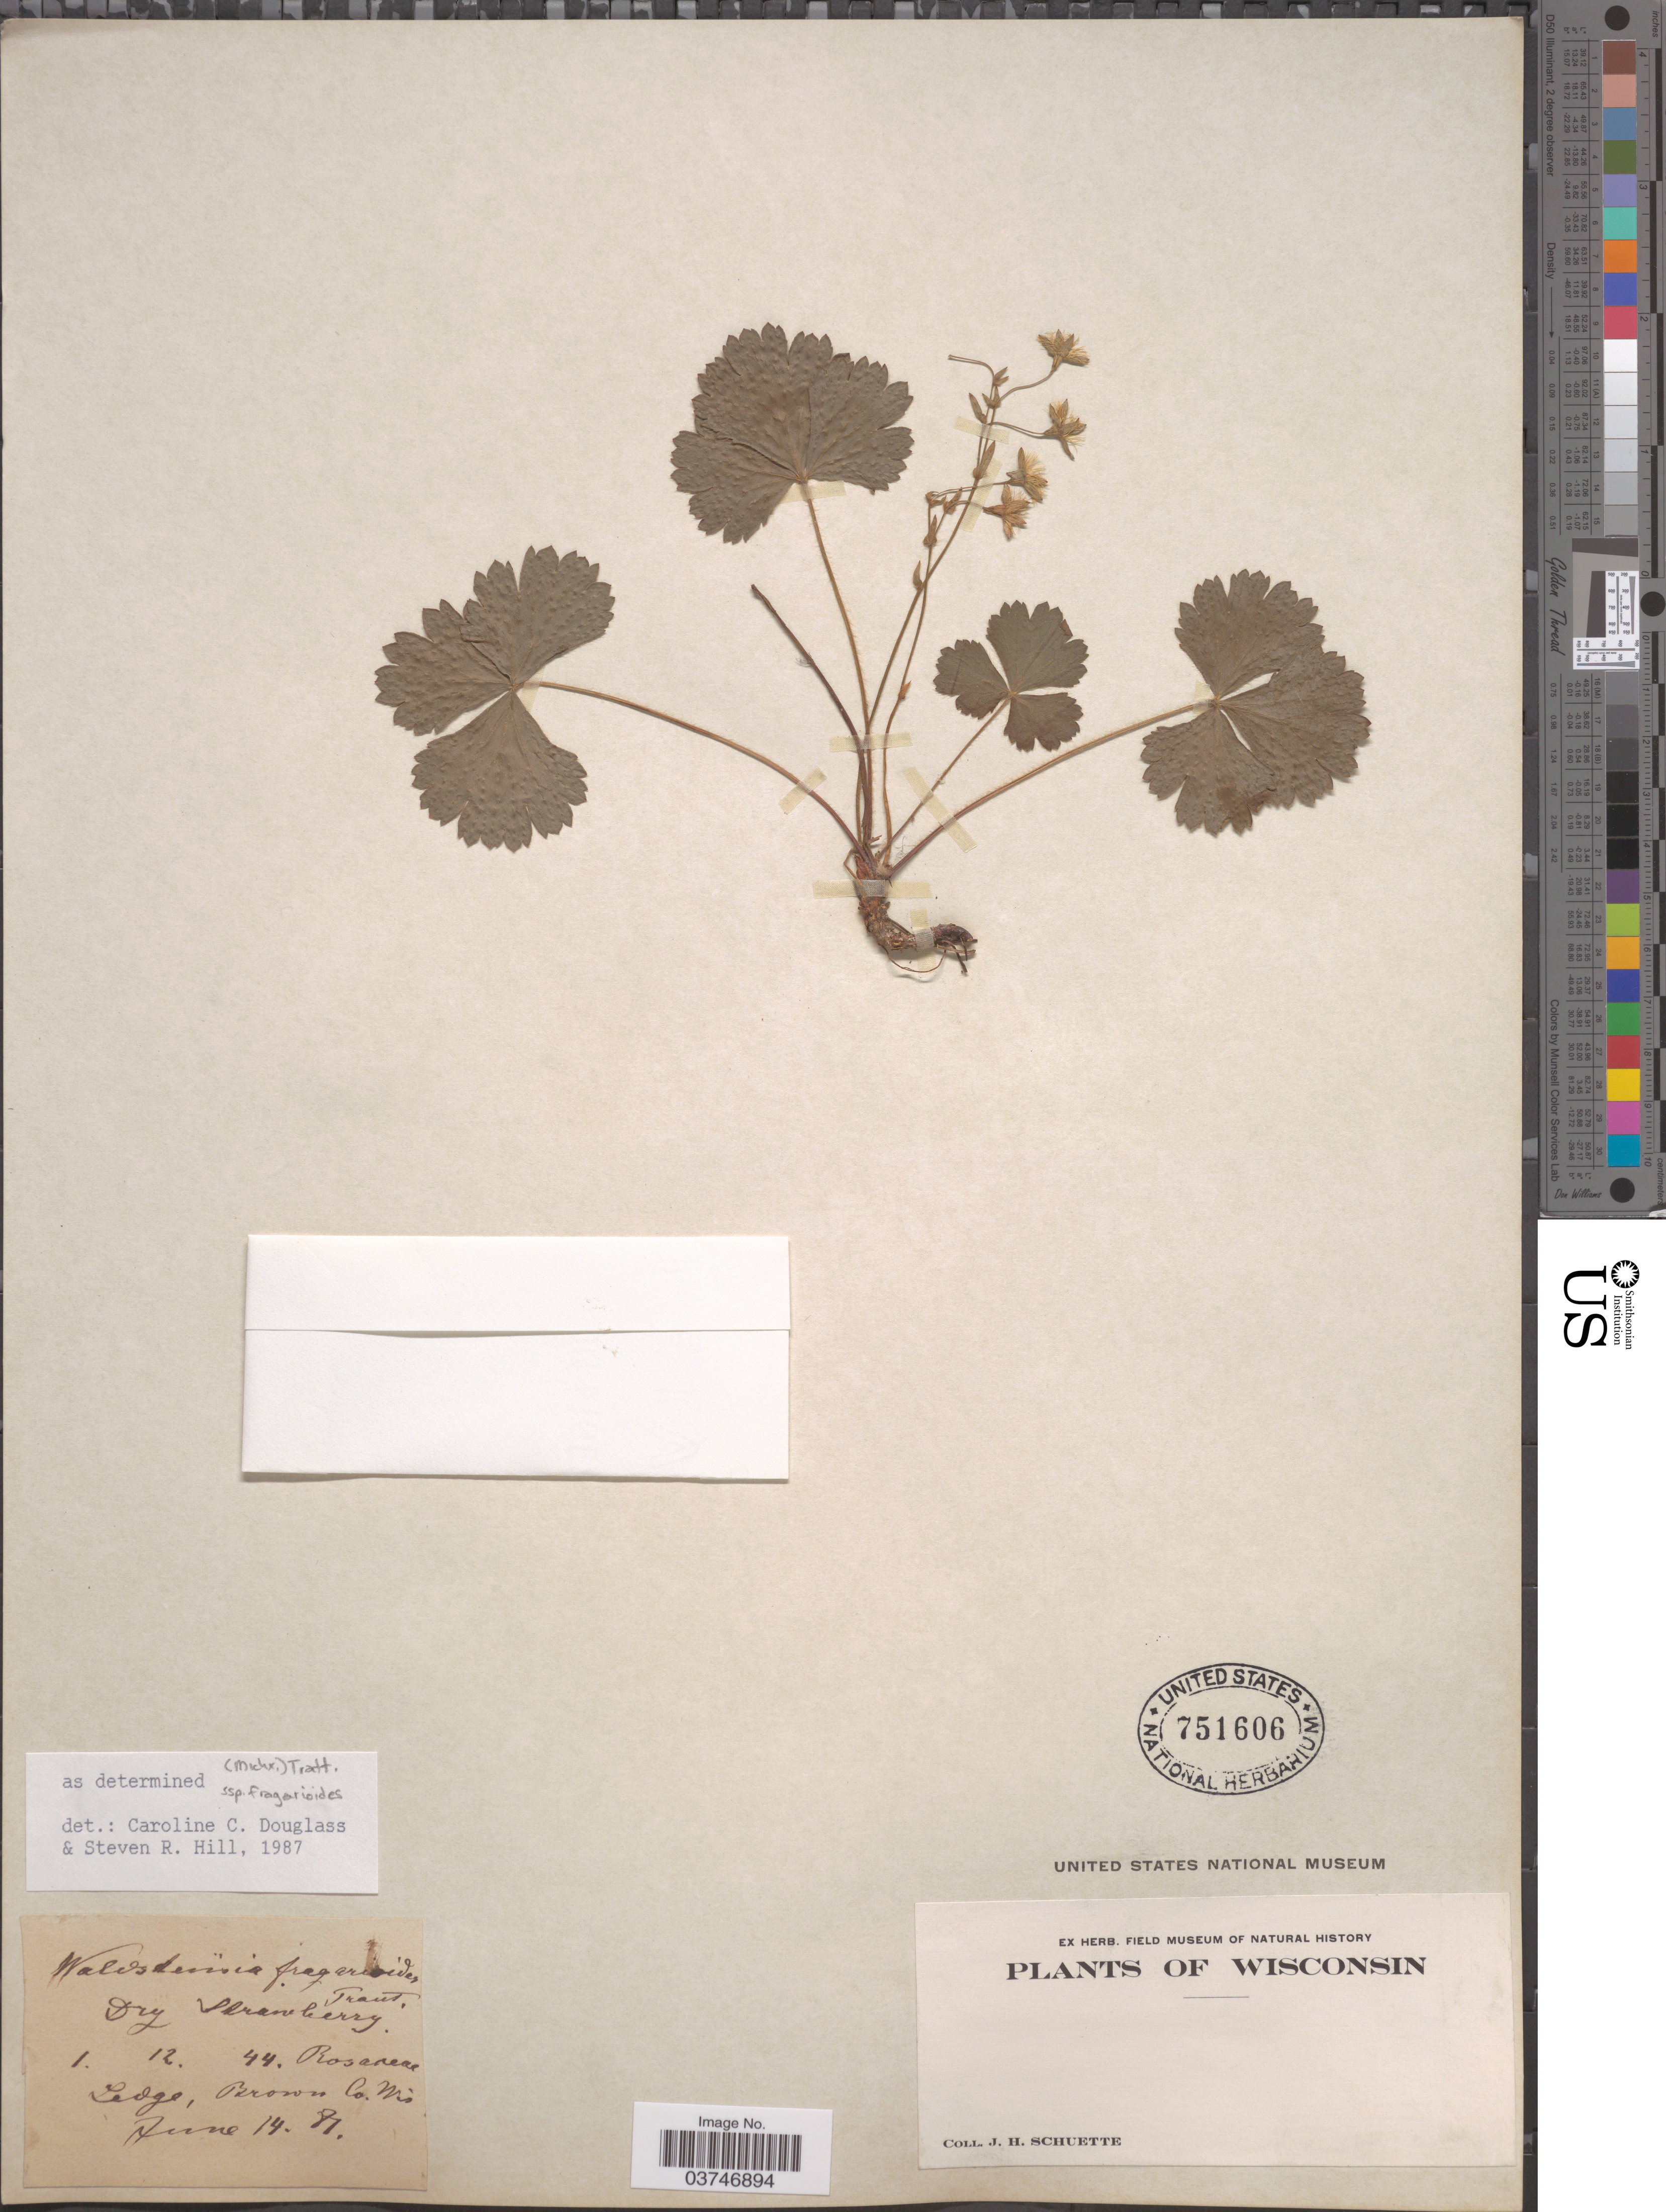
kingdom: Plantae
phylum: Tracheophyta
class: Magnoliopsida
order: Rosales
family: Rosaceae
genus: Waldsteinia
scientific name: Waldsteinia fragarioides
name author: (Michx.) Tratt.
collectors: J. H. Schuette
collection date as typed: Transcribed d/m/y: 14/6/81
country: United States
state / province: Wisconsin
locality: Brown Co.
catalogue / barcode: US 751606